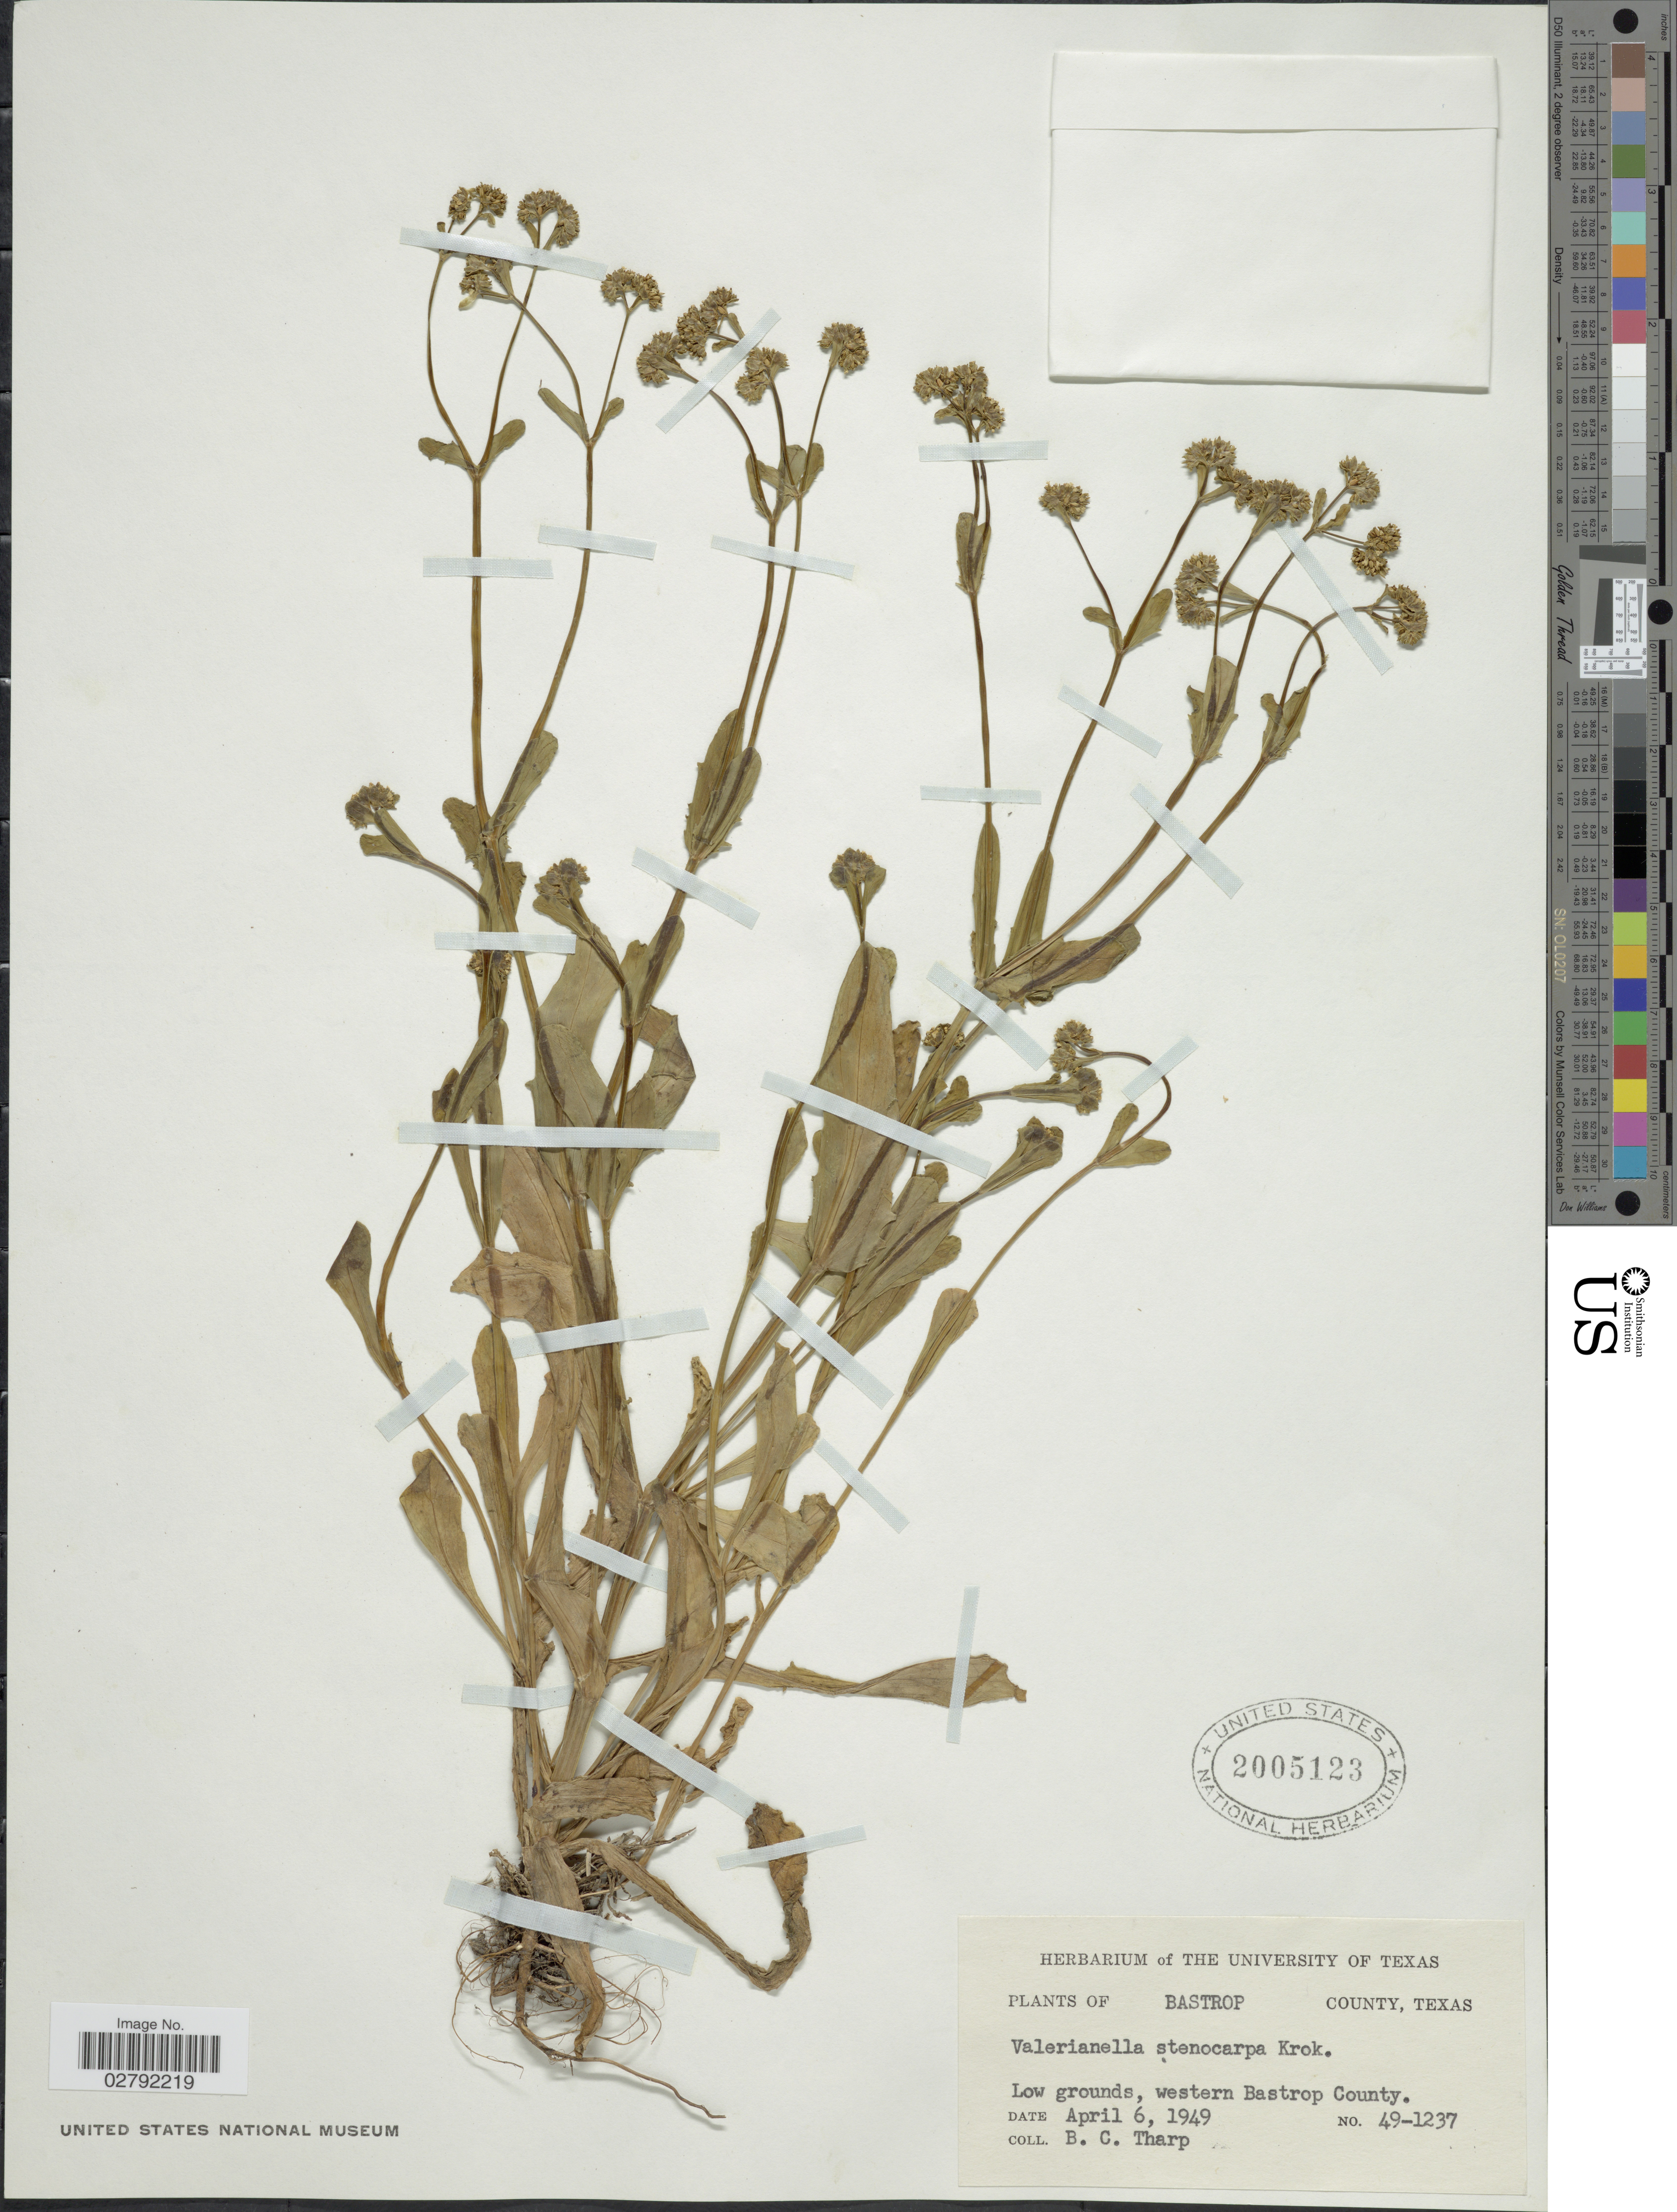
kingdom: Plantae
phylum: Tracheophyta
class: Magnoliopsida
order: Dipsacales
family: Caprifoliaceae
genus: Valerianella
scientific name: Valerianella stenocarpa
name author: (Engelm. ex A. Gray) Krok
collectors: B. C. Tharp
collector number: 49-1237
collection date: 1949-04-06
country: United States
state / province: Texas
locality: Bastrop County. Western Bastrop County.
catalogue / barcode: US 2005123